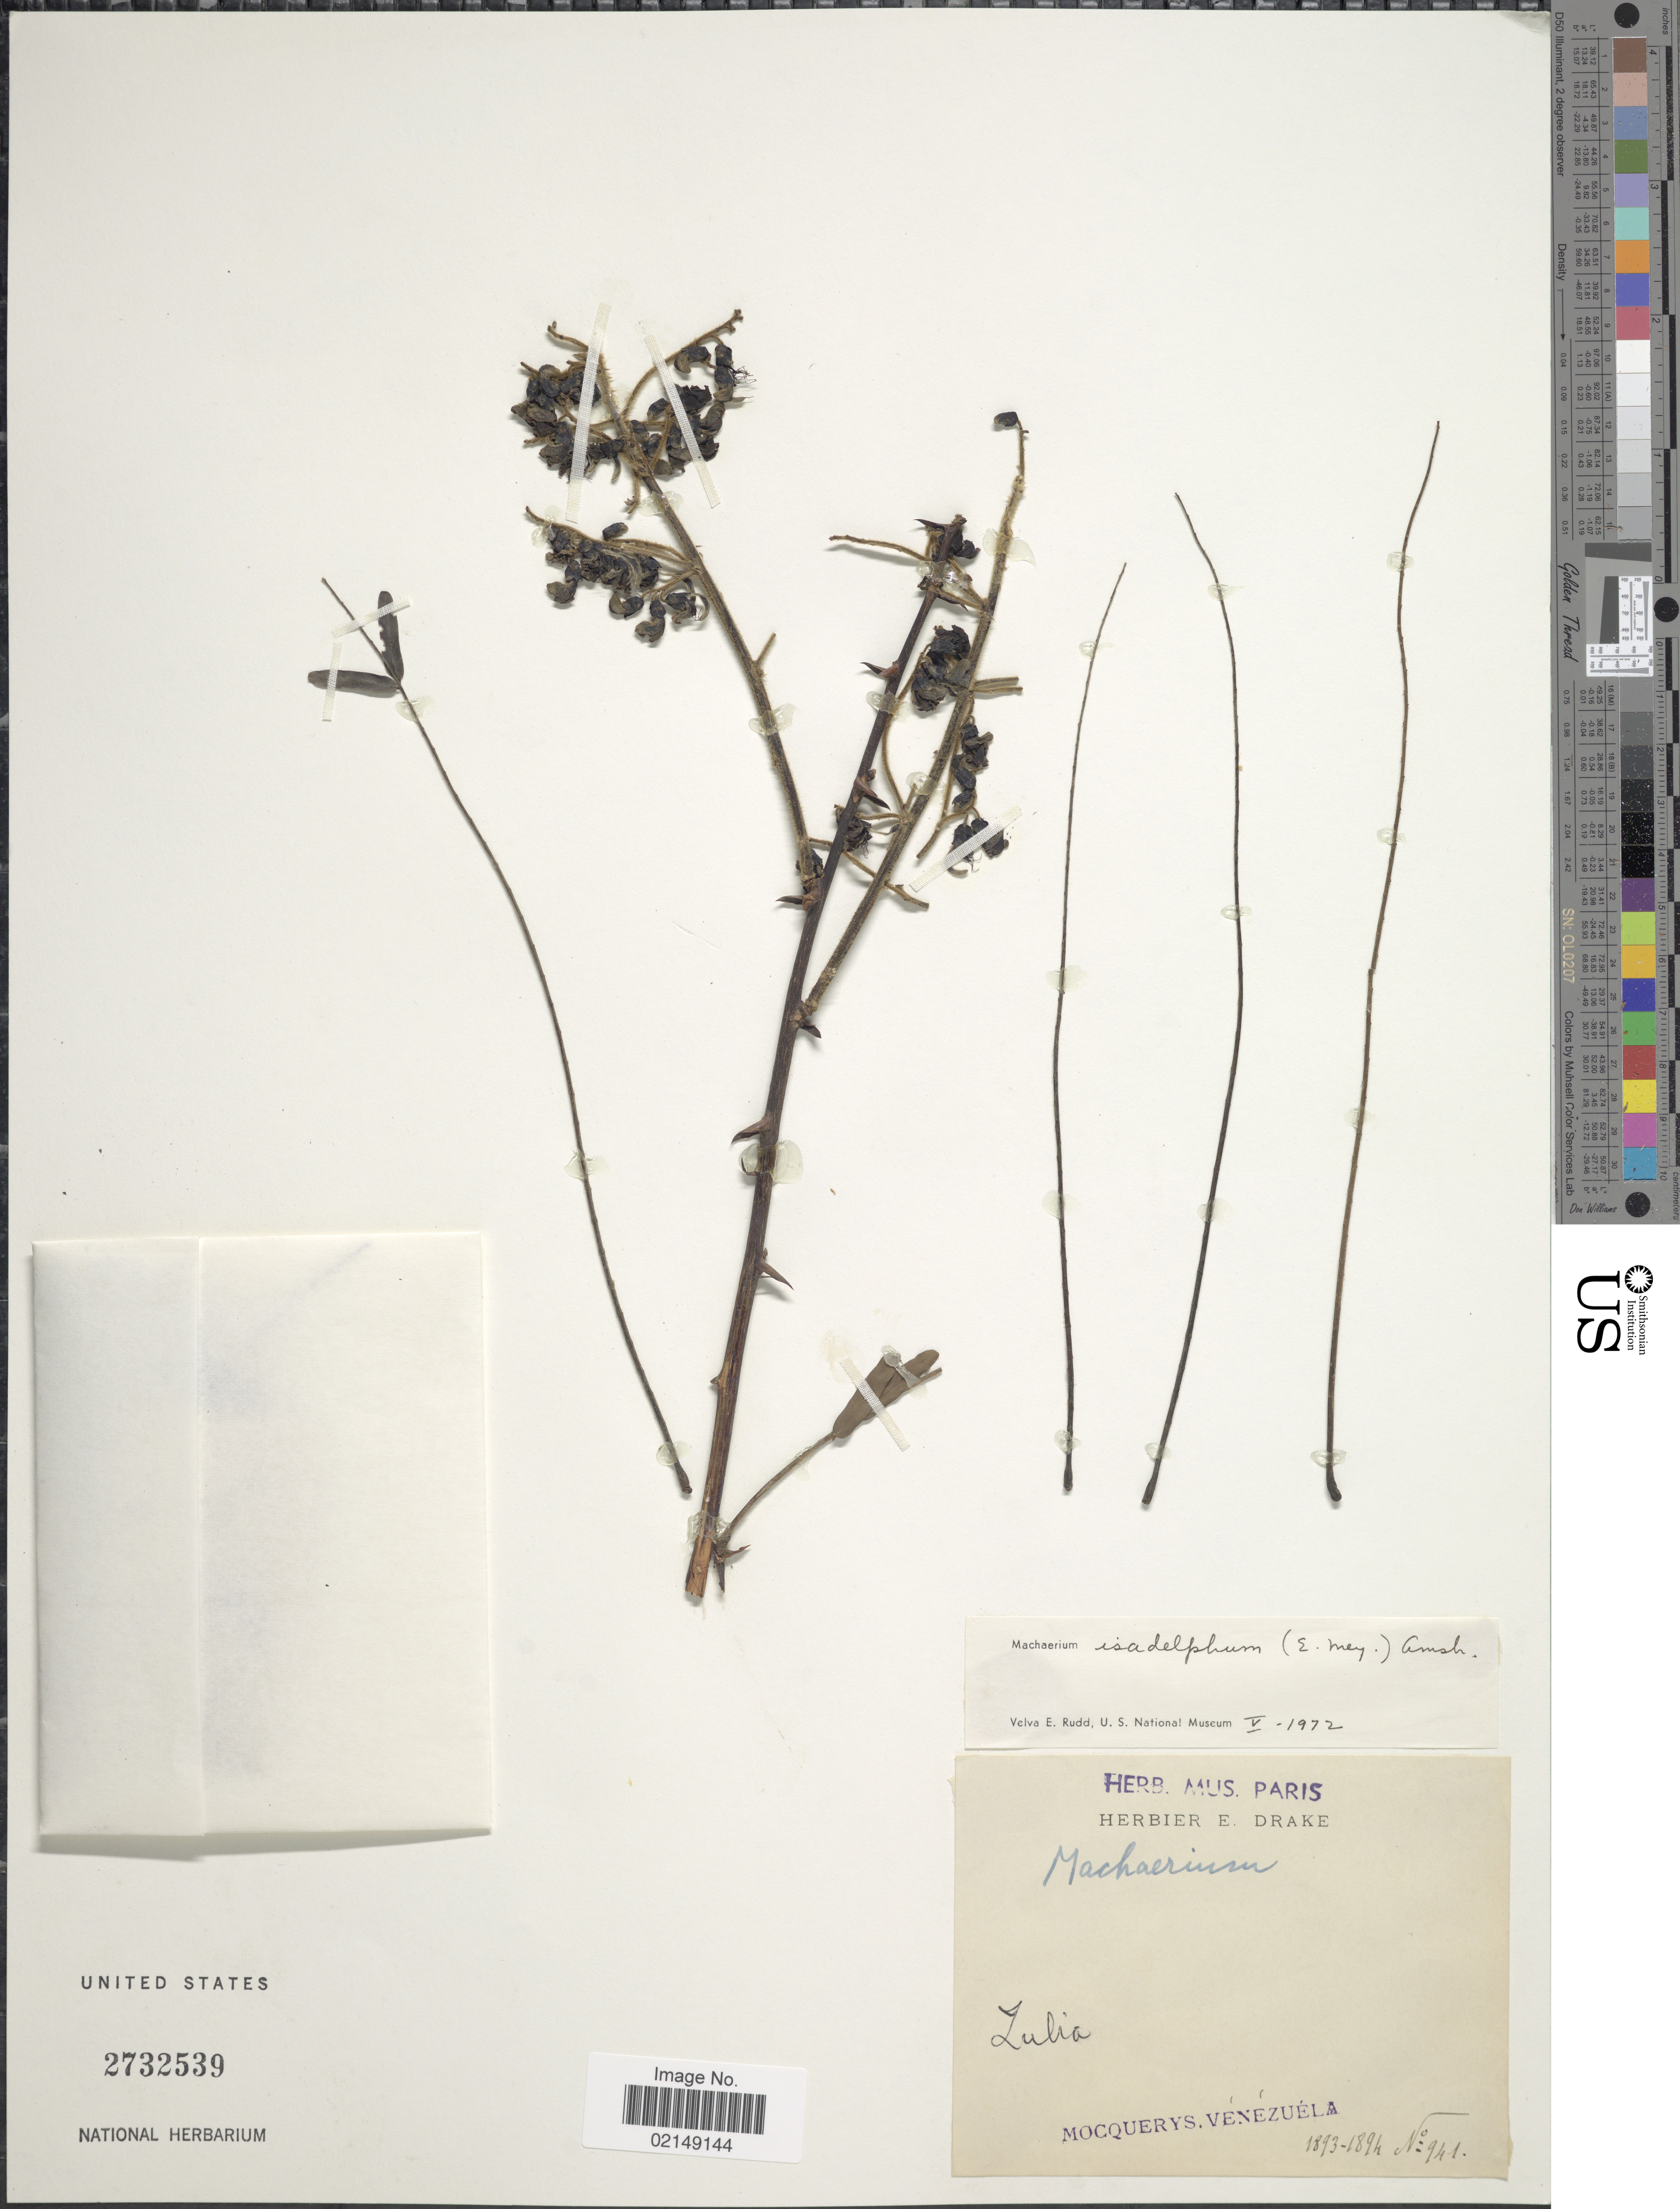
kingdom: Plantae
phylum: Tracheophyta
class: Magnoliopsida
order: Fabales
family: Fabaceae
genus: Machaerium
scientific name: Machaerium isadelphum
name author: (E. Mey.) Amshoff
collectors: A. Mocquerys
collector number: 941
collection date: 1893/1894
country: Venezuela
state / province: Zulia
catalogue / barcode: US 2732539